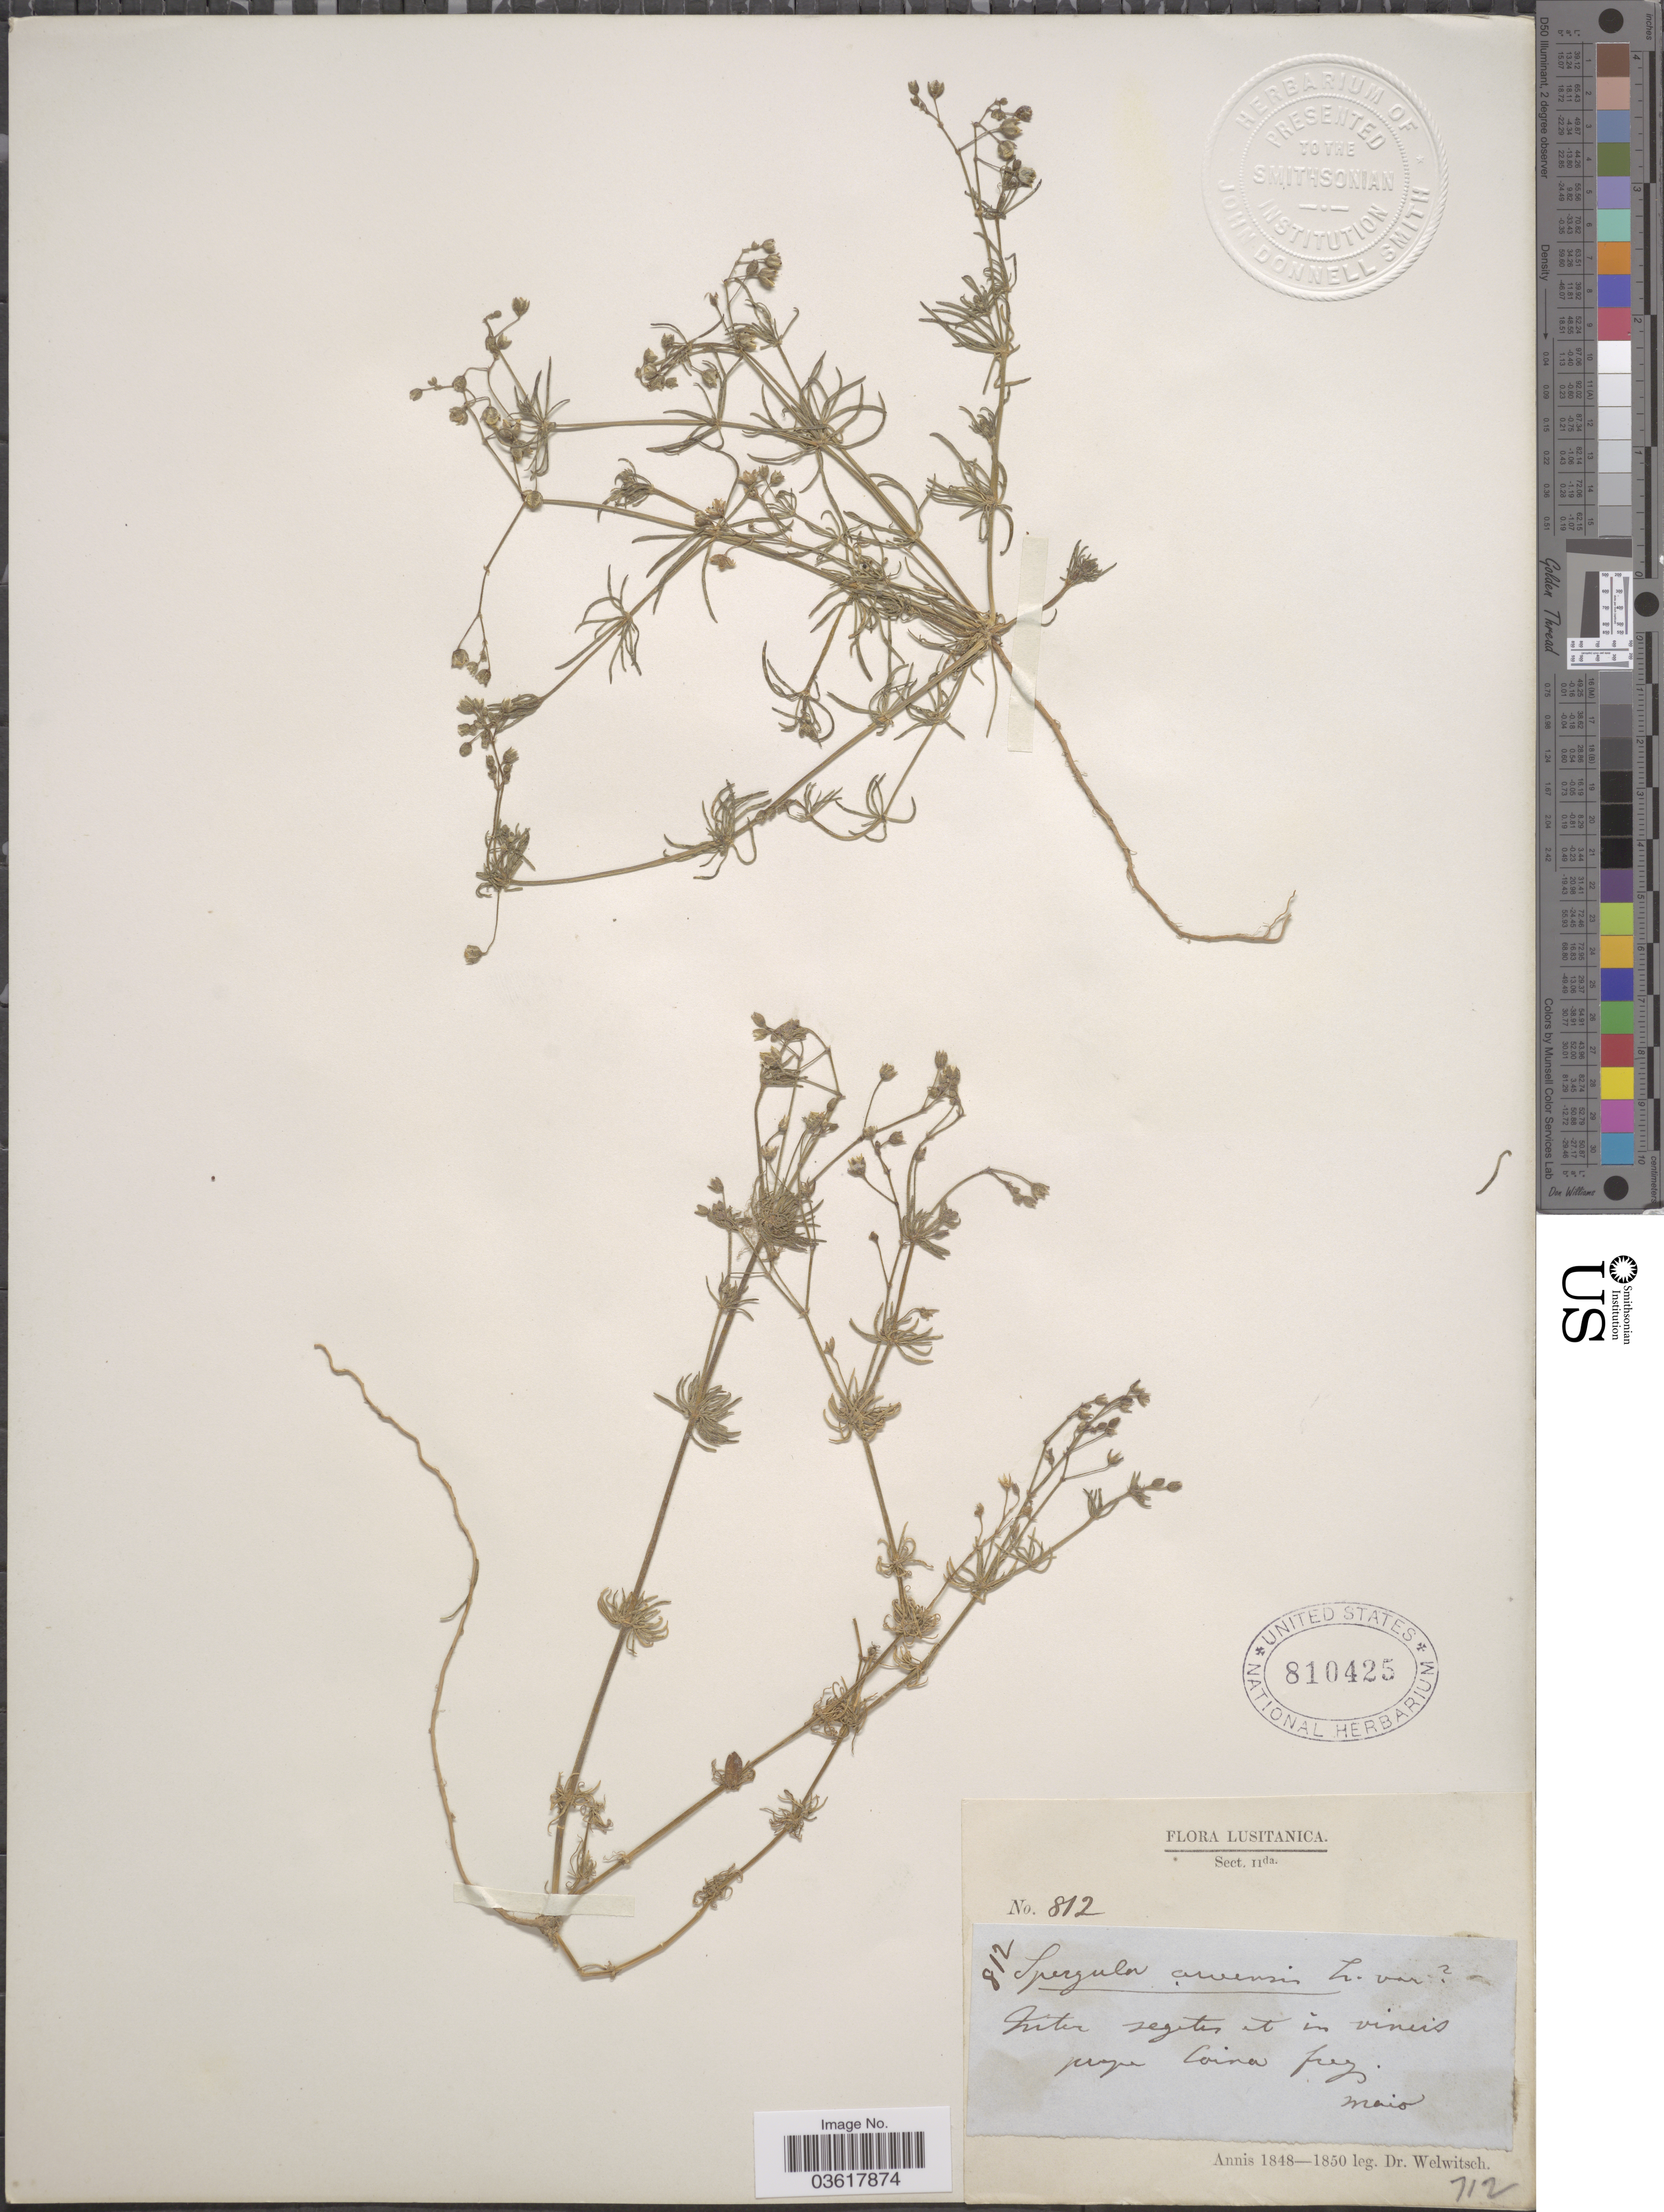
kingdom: Plantae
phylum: Tracheophyta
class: Magnoliopsida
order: Caryophyllales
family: Caryophyllaceae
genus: Spergula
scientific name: Spergula arvensis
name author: L.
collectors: -. Welwitsch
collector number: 812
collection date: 1848-05/1850-05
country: Portugal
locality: Lusitanica. Guter segetes it in vineis prope Coina freq.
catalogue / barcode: US 810425